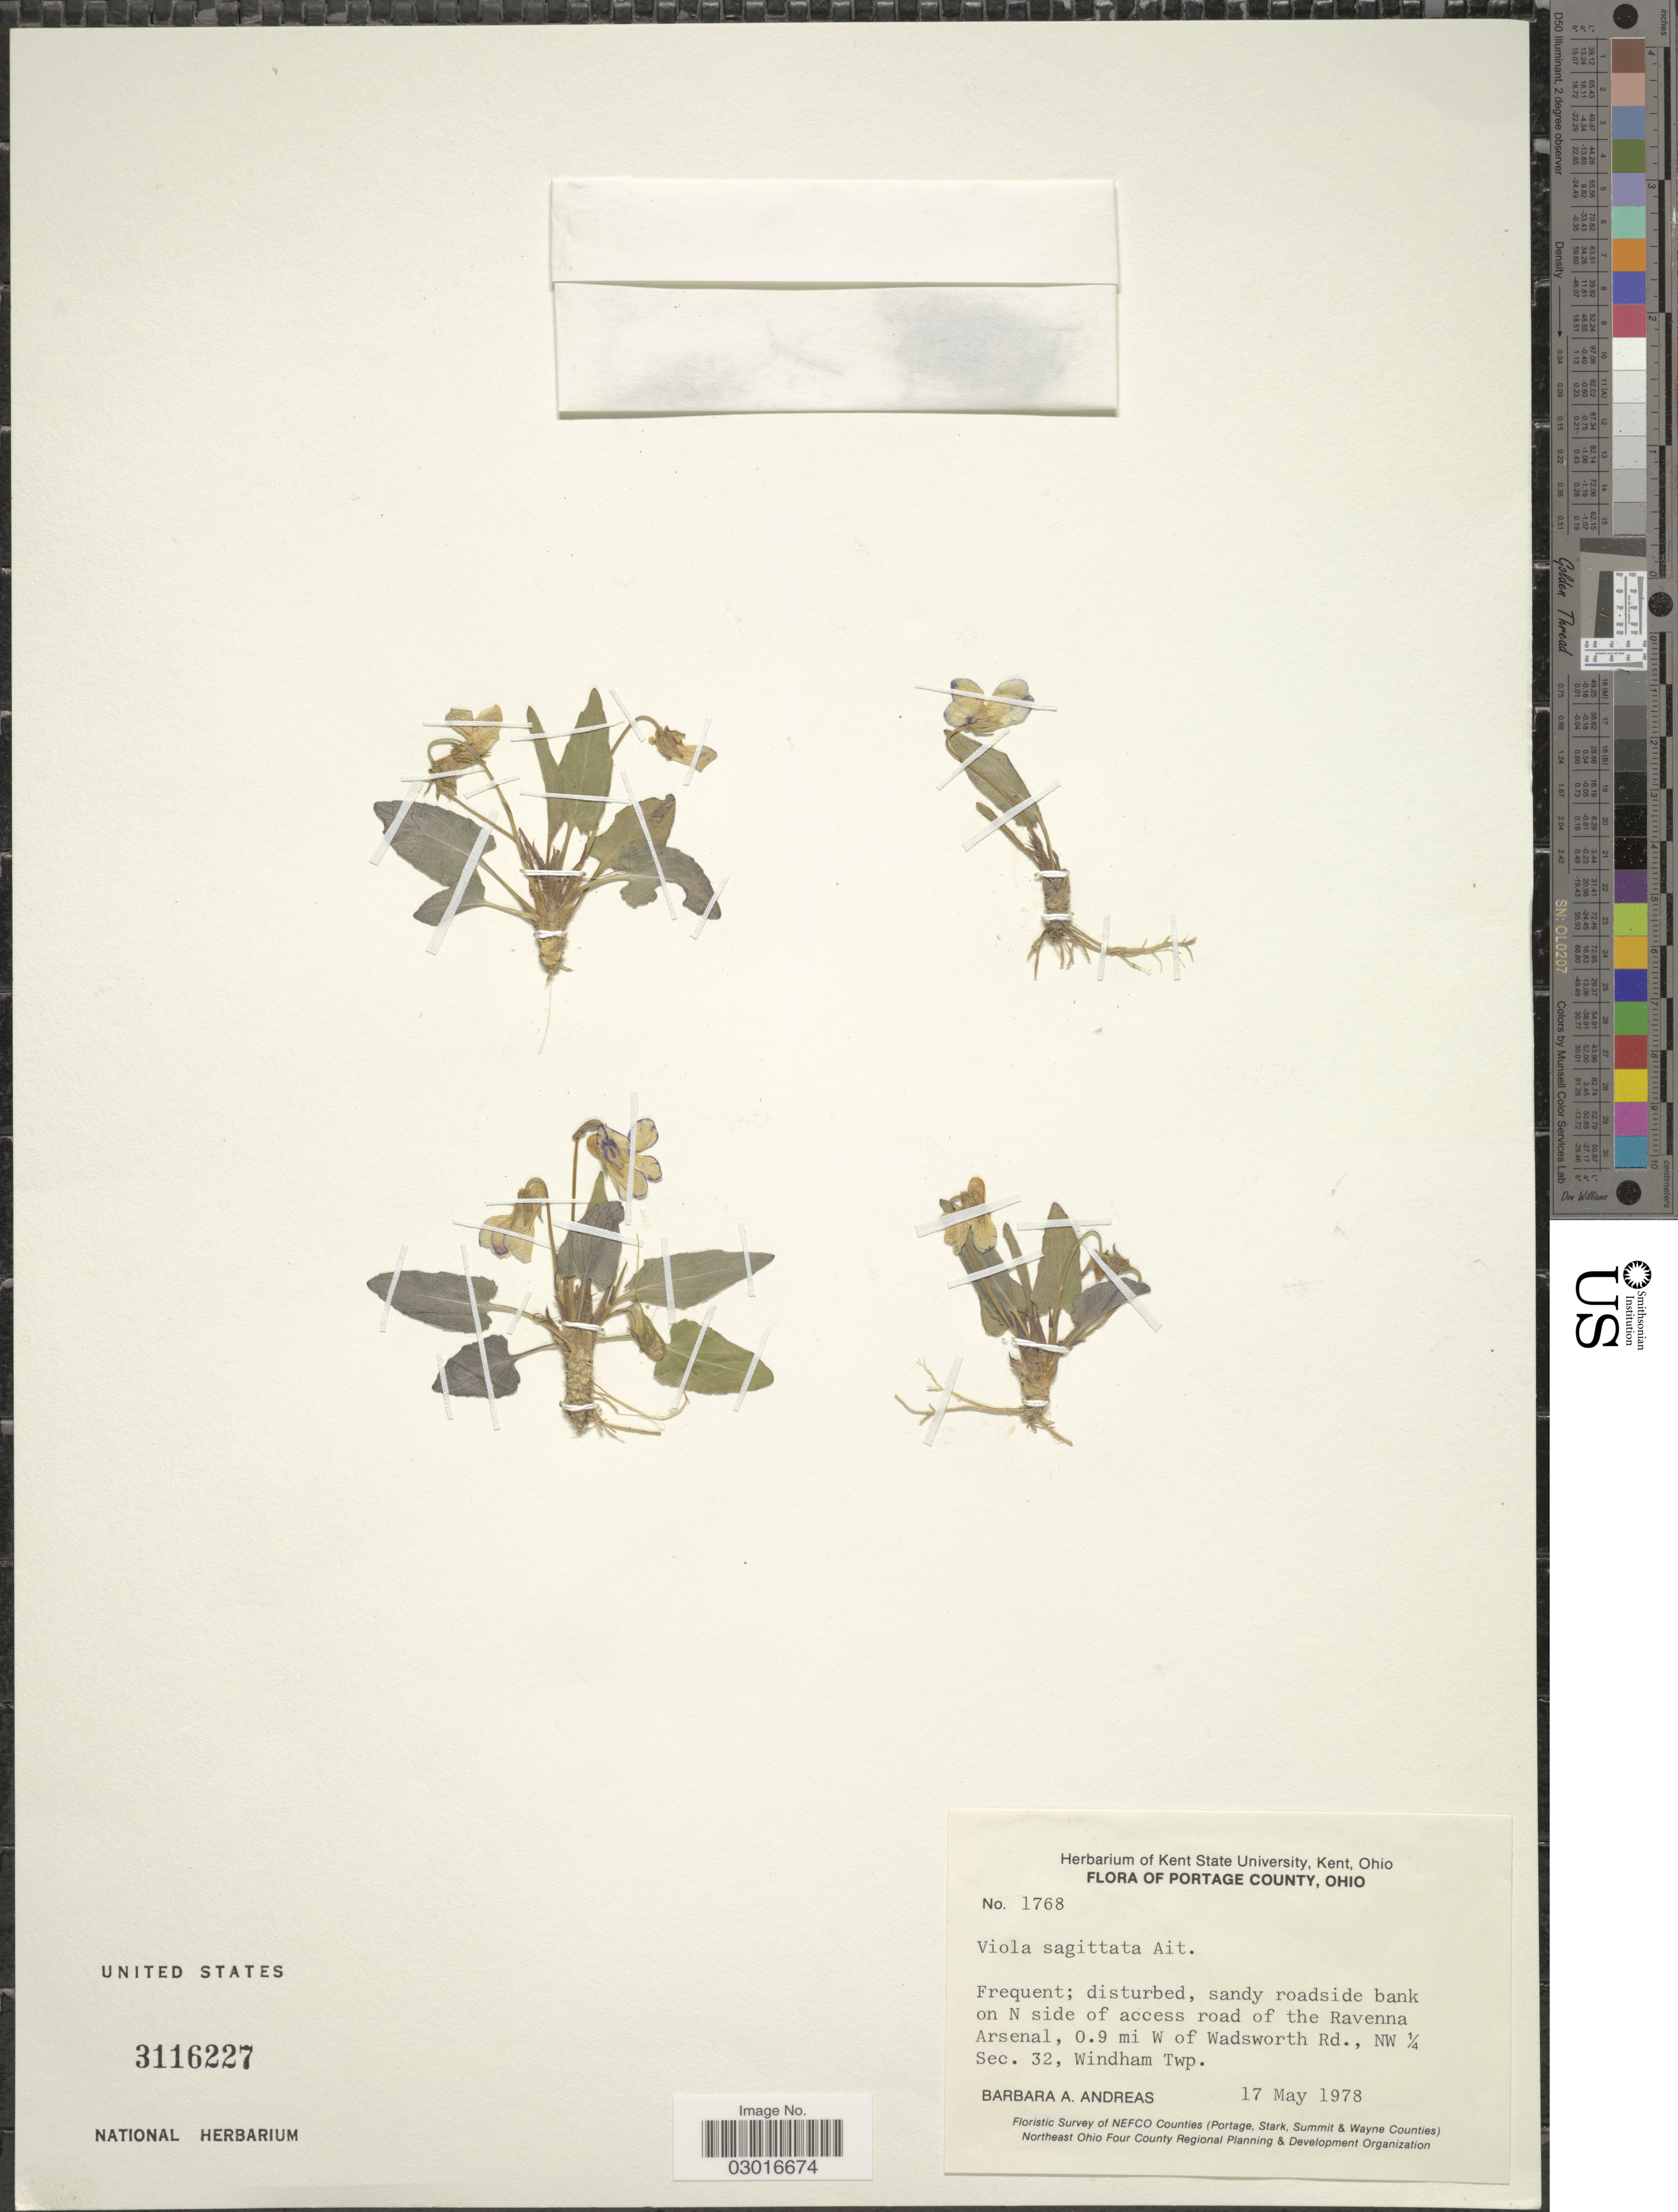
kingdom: Plantae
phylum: Tracheophyta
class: Magnoliopsida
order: Malpighiales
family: Violaceae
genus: Viola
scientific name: Viola sagittata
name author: Aiton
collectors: B. A. Andreas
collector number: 1768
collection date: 1978-05-17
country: United States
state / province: Ohio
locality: Portage County, sandy roadside bank on N side of access road of the Ravenna Arsenal, 0.9 mi W of Wadsworth Rd., NW ¼ Sec. 32, Windham Twp.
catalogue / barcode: US 3116227